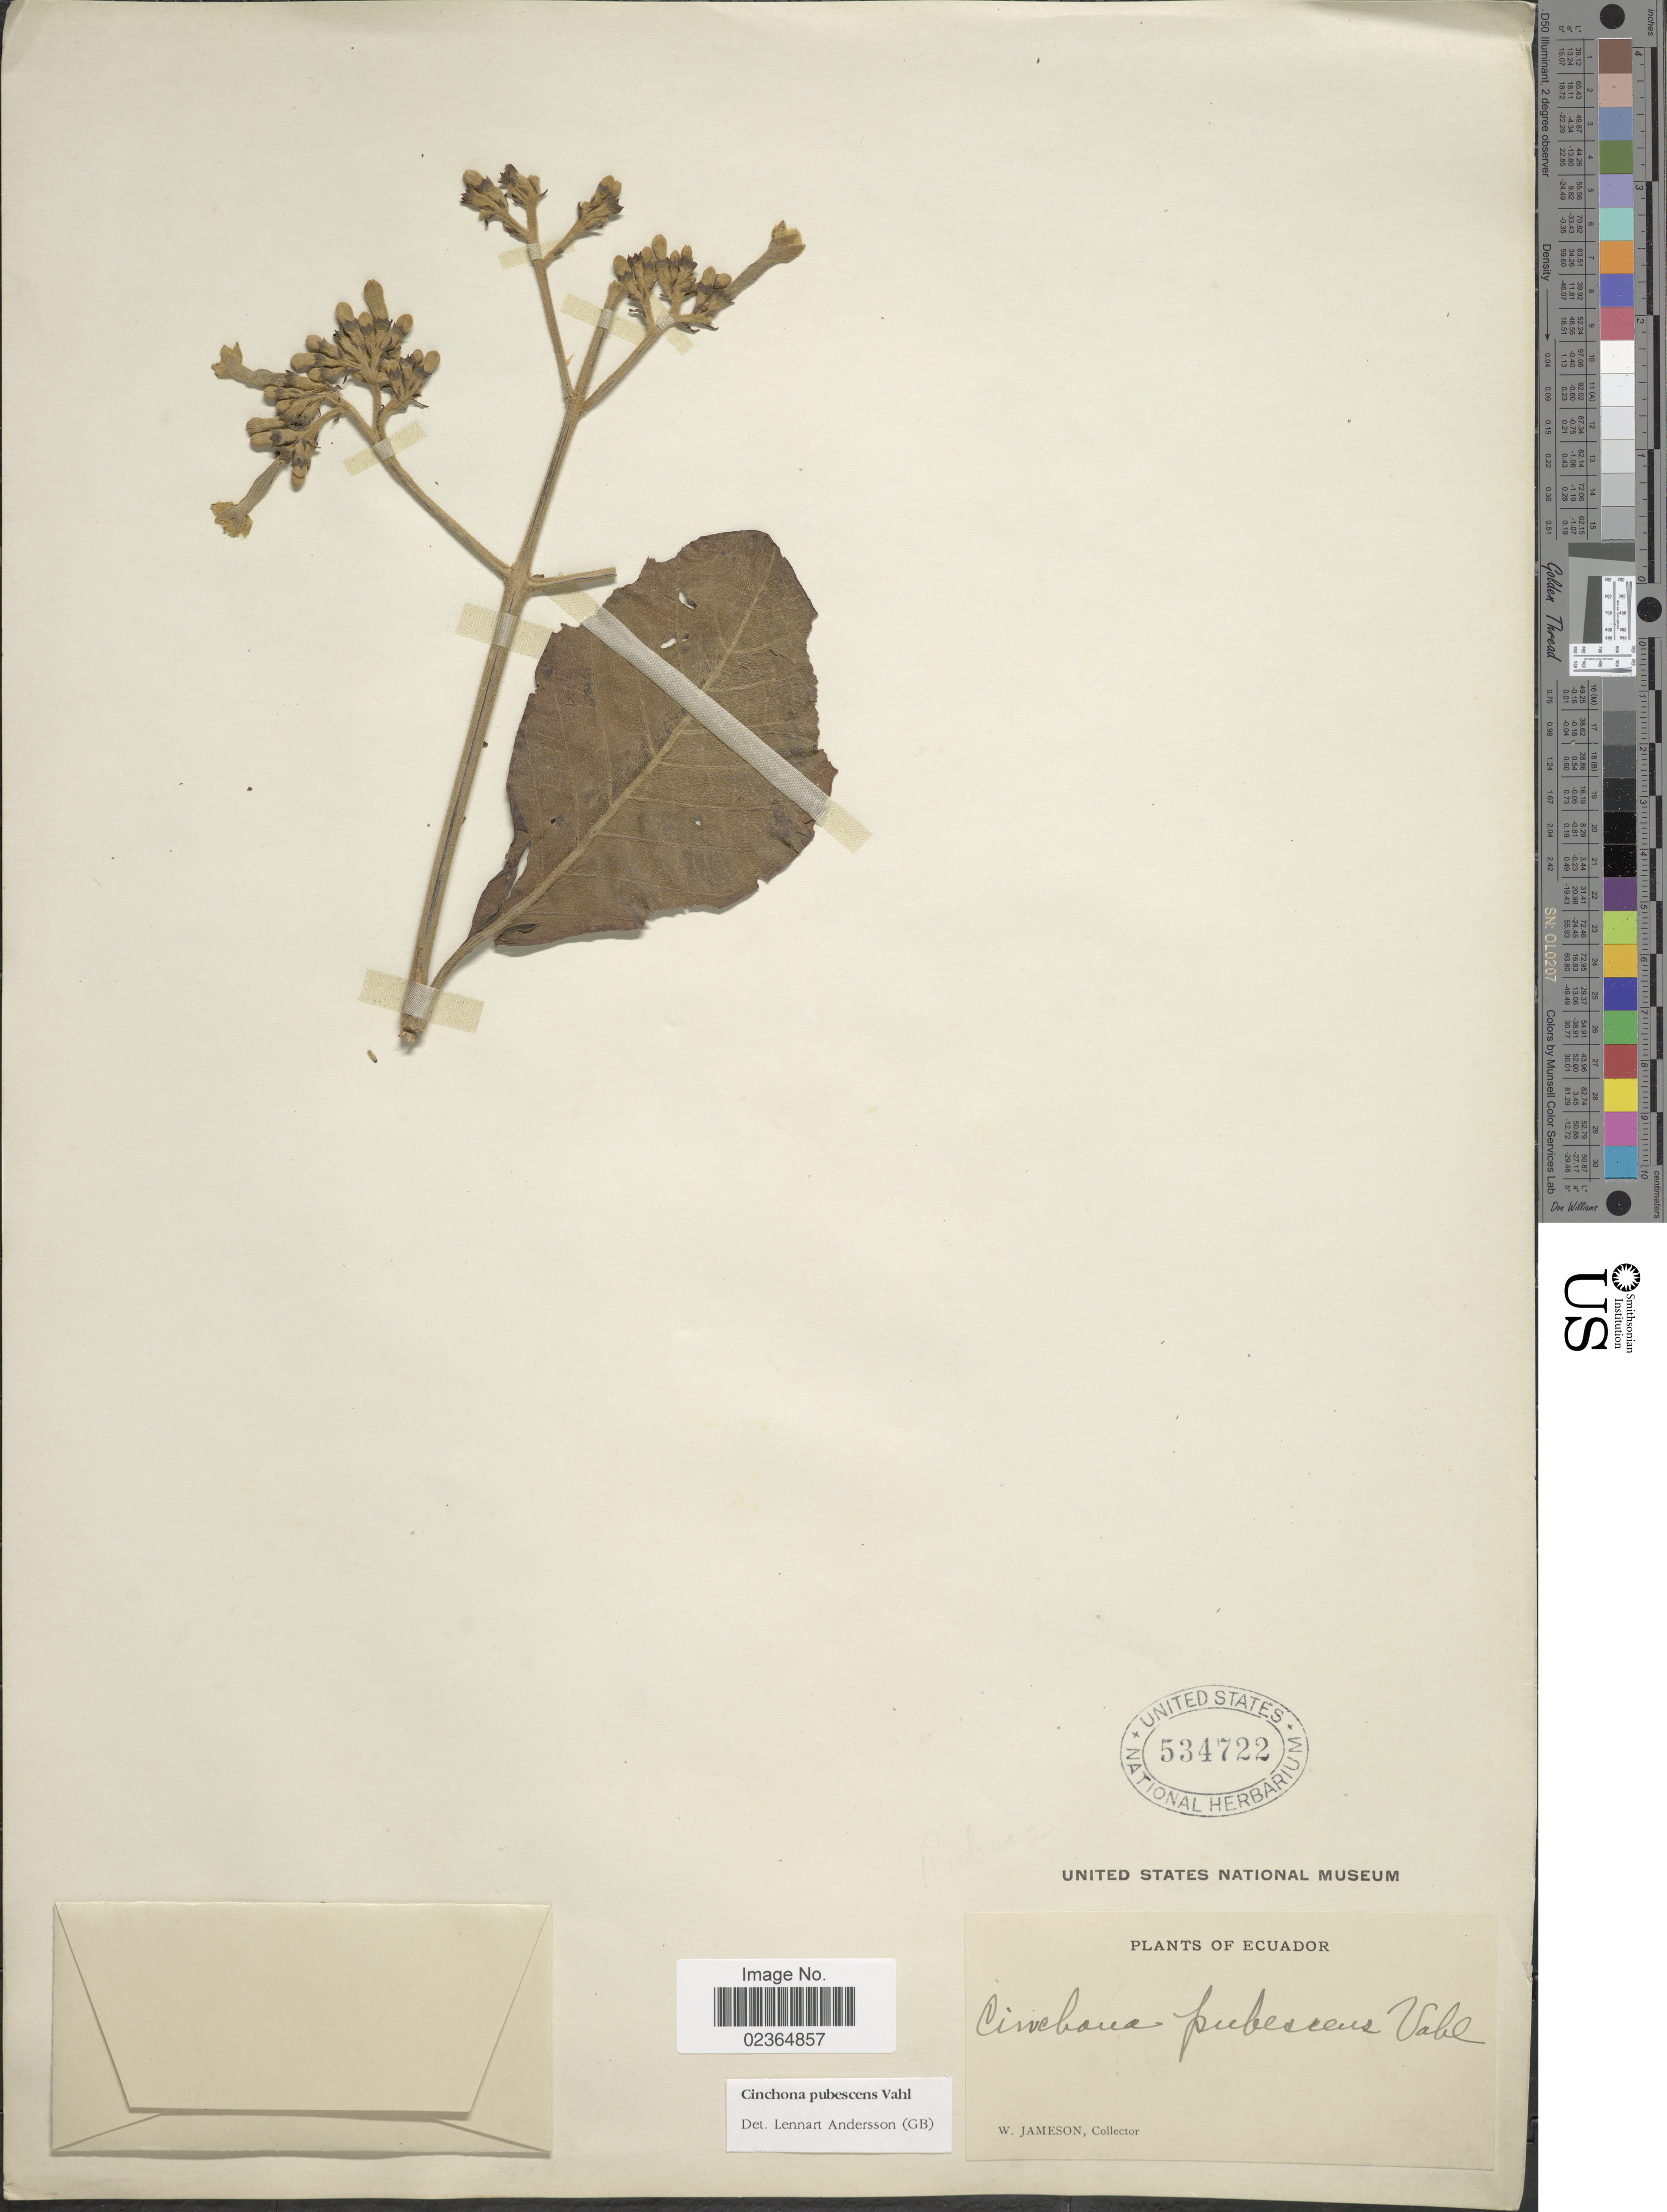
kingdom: Plantae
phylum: Tracheophyta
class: Magnoliopsida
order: Gentianales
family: Rubiaceae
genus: Cinchona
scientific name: Cinchona pubescens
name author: Vahl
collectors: W. Jameson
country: Ecuador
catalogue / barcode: US 534722